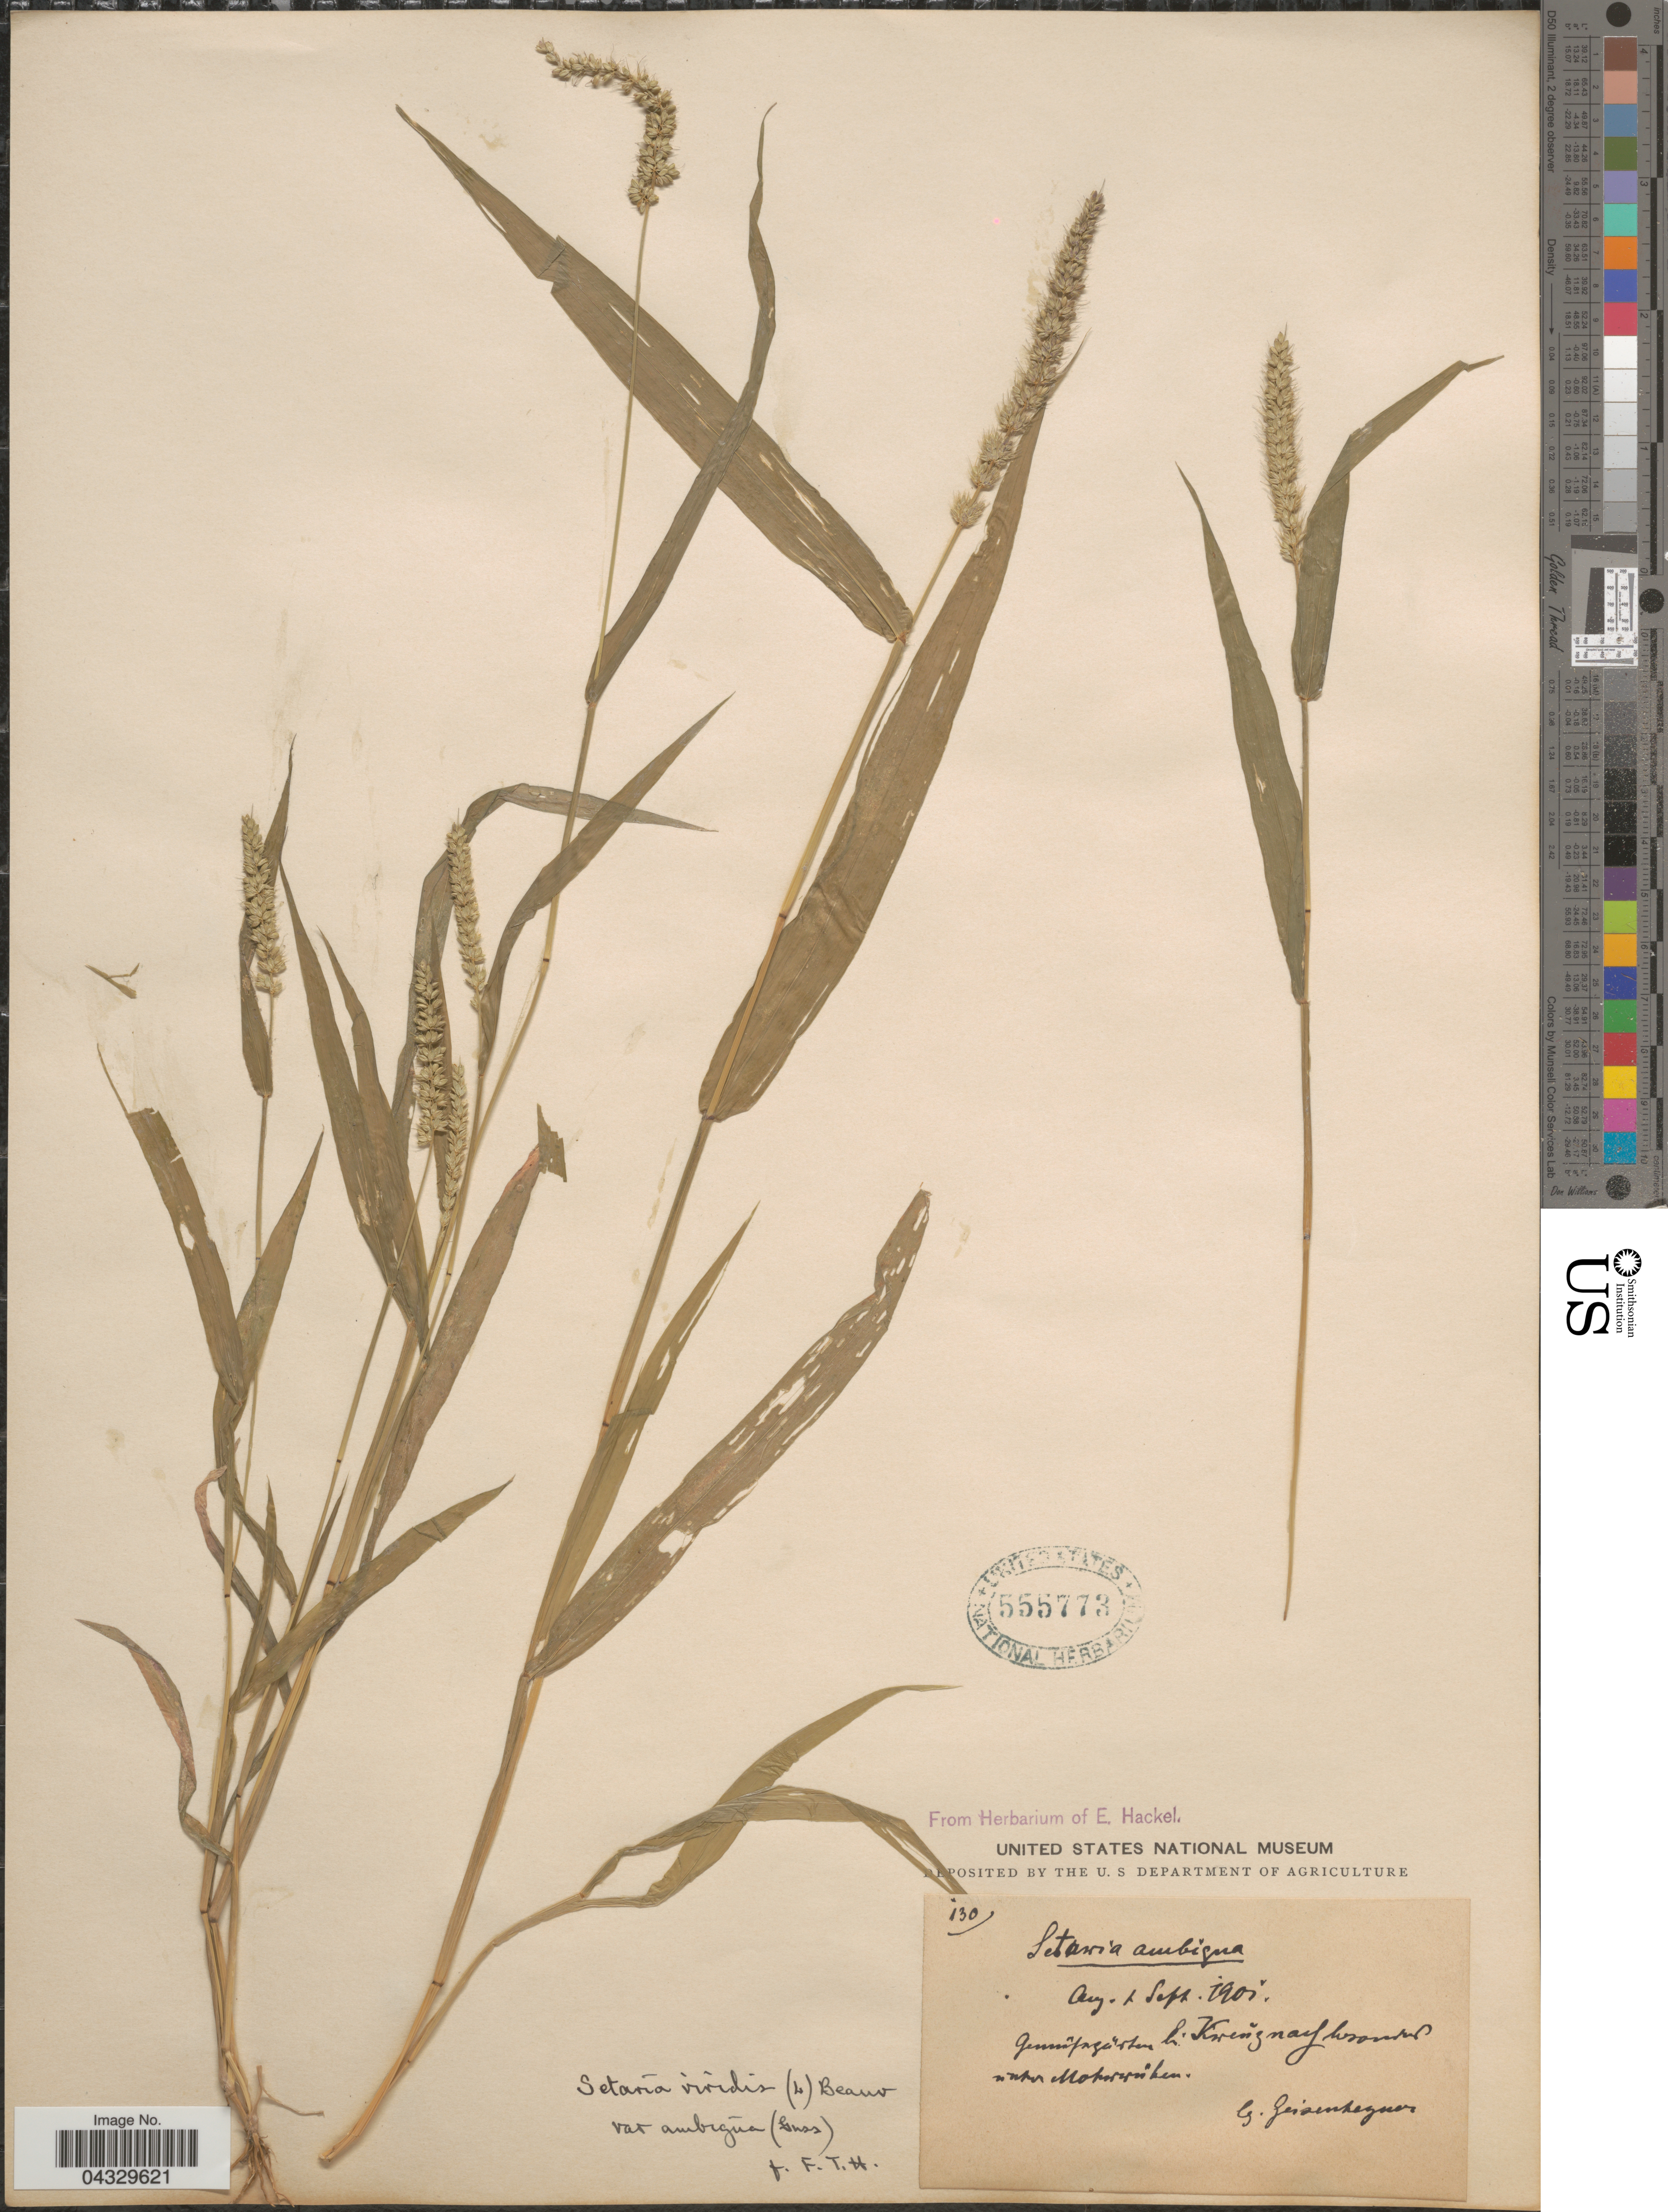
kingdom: Plantae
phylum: Tracheophyta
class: Liliopsida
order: Poales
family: Poaceae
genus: Setaria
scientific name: Setaria viridis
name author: (L.) P. Beauv.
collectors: Geisenheyner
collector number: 130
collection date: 1901-08/1901-09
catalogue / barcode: US 555773